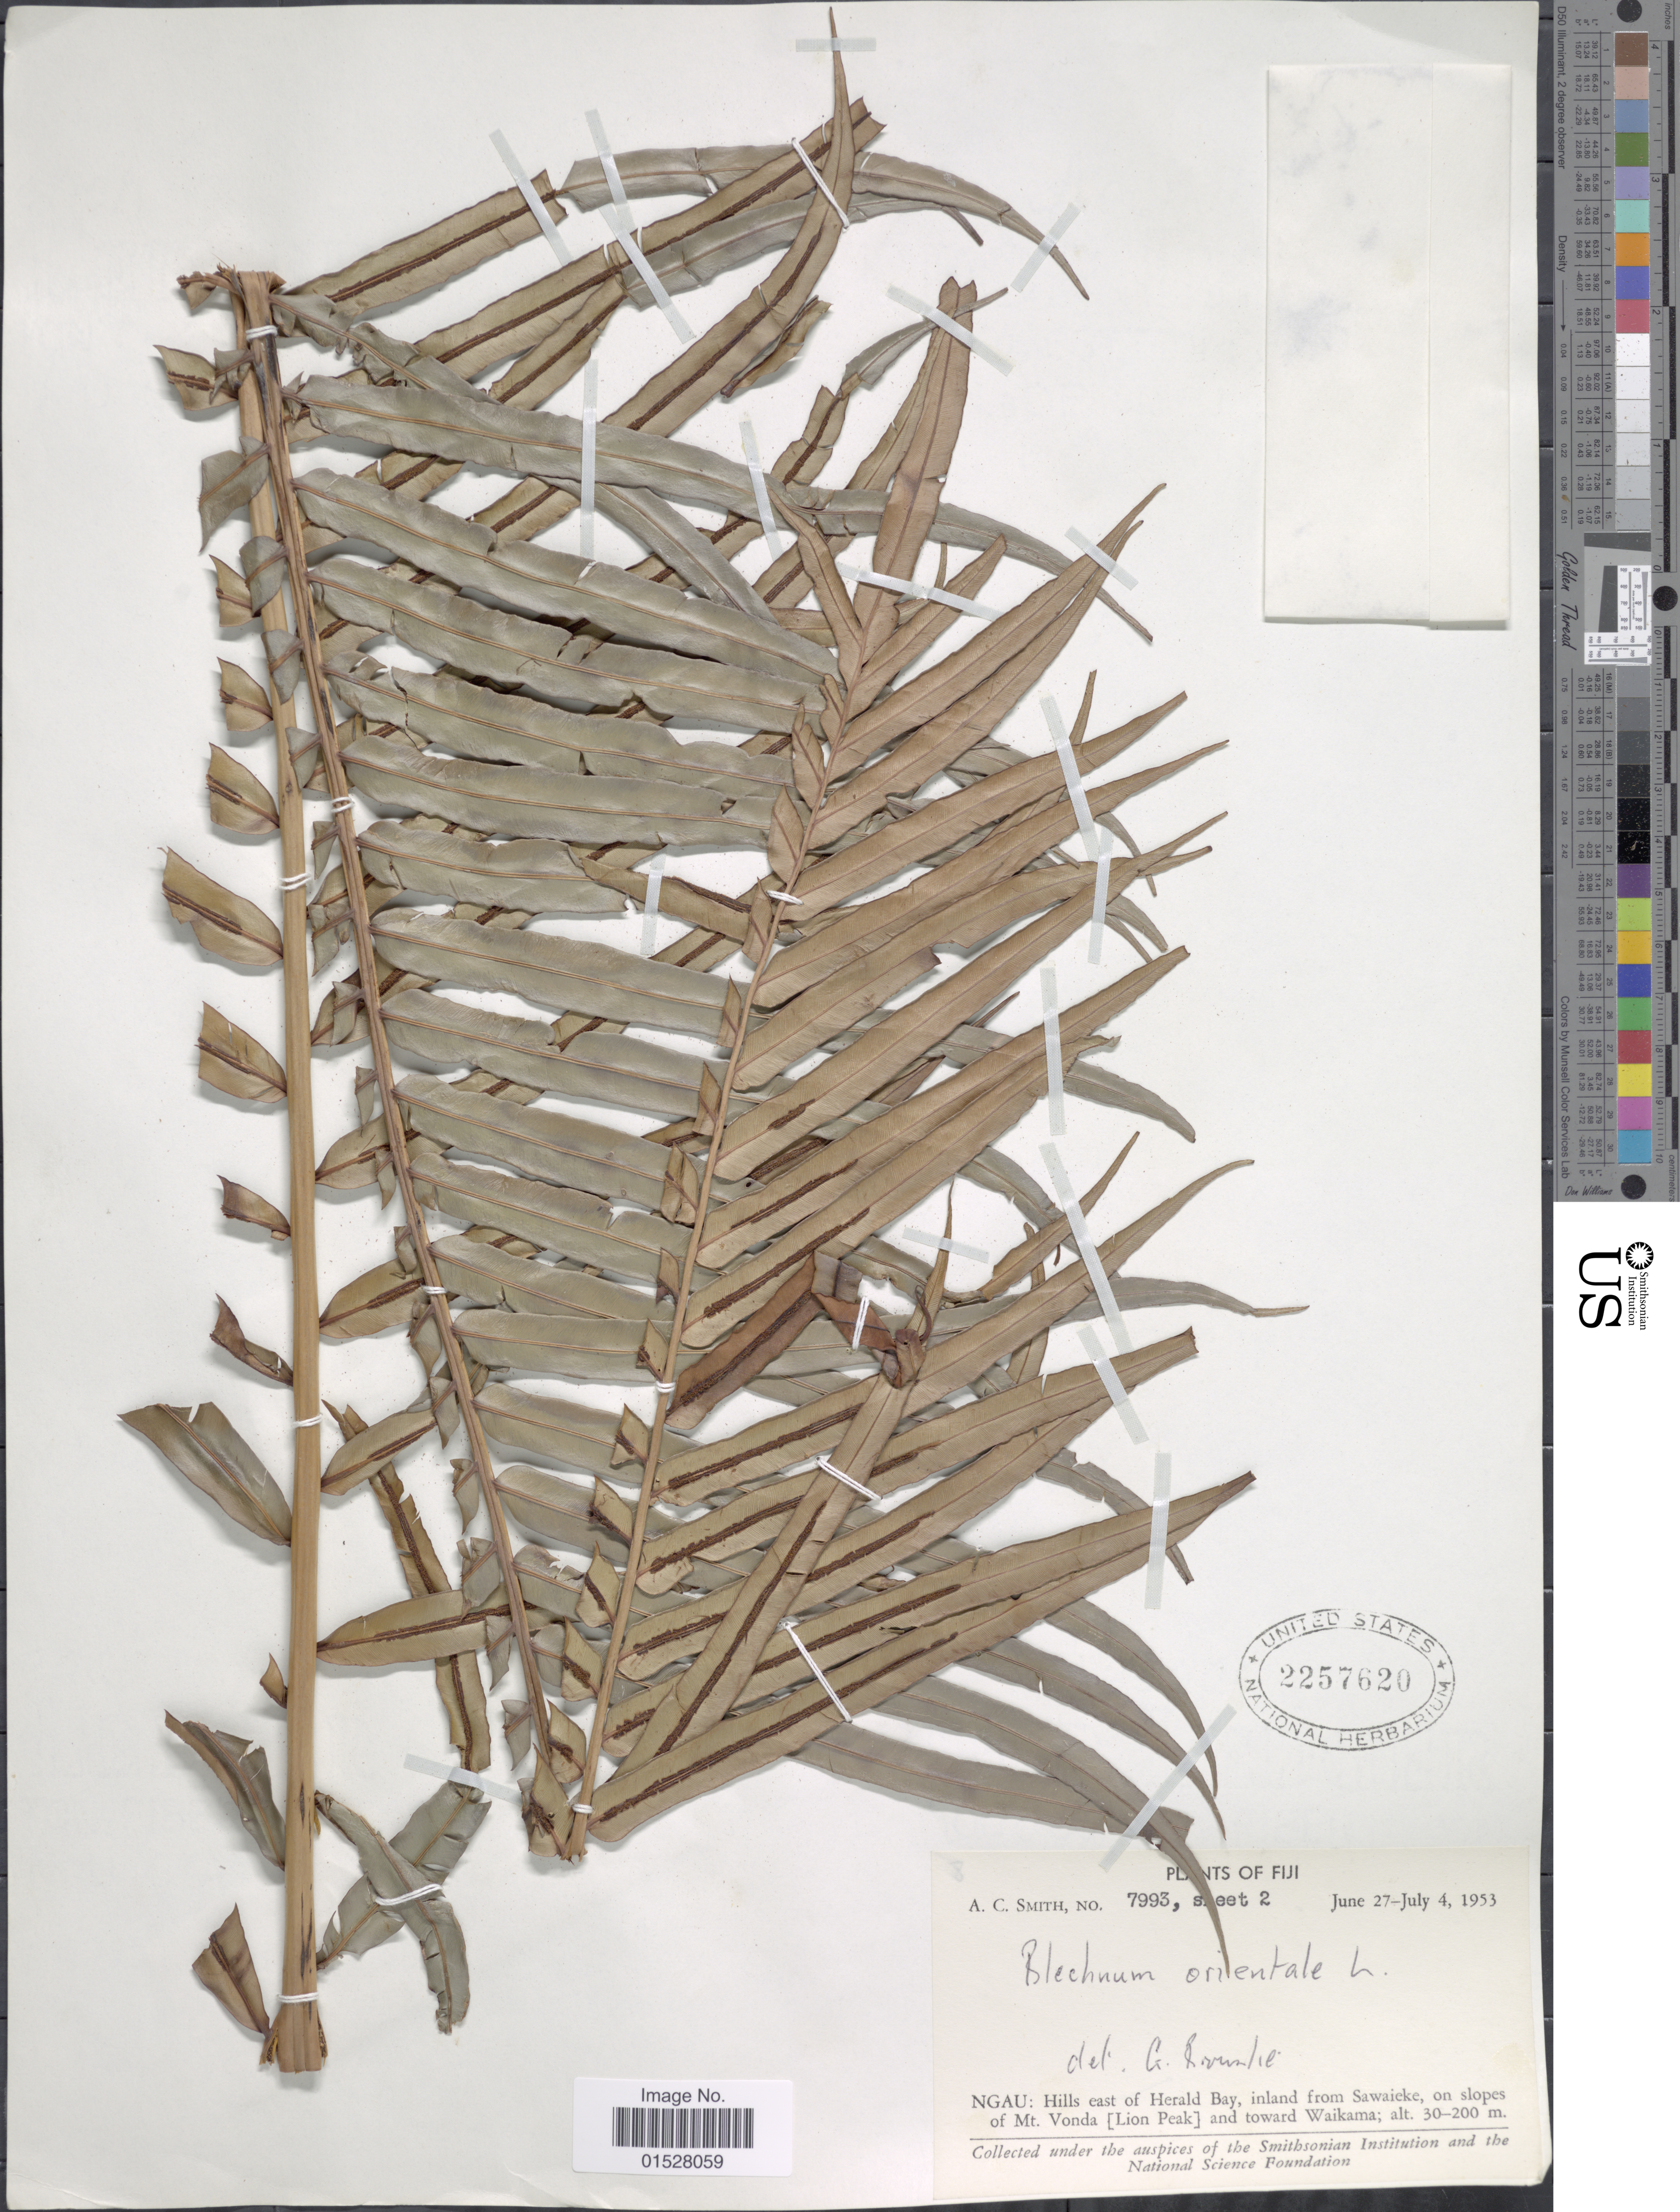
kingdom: Plantae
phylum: Tracheophyta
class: Polypodiopsida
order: Polypodiales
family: Blechnaceae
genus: Blechnum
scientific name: Blechnum orientale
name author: L.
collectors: A. C. Smith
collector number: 7993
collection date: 1953-06-27/1953-07-04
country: Fiji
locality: Ngau: Hills east of Herald Bay, inland from Sawaieke, on slopes of Mt. Vonda (Lion Peak) and toward Waikama.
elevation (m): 30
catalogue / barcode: US 2257620